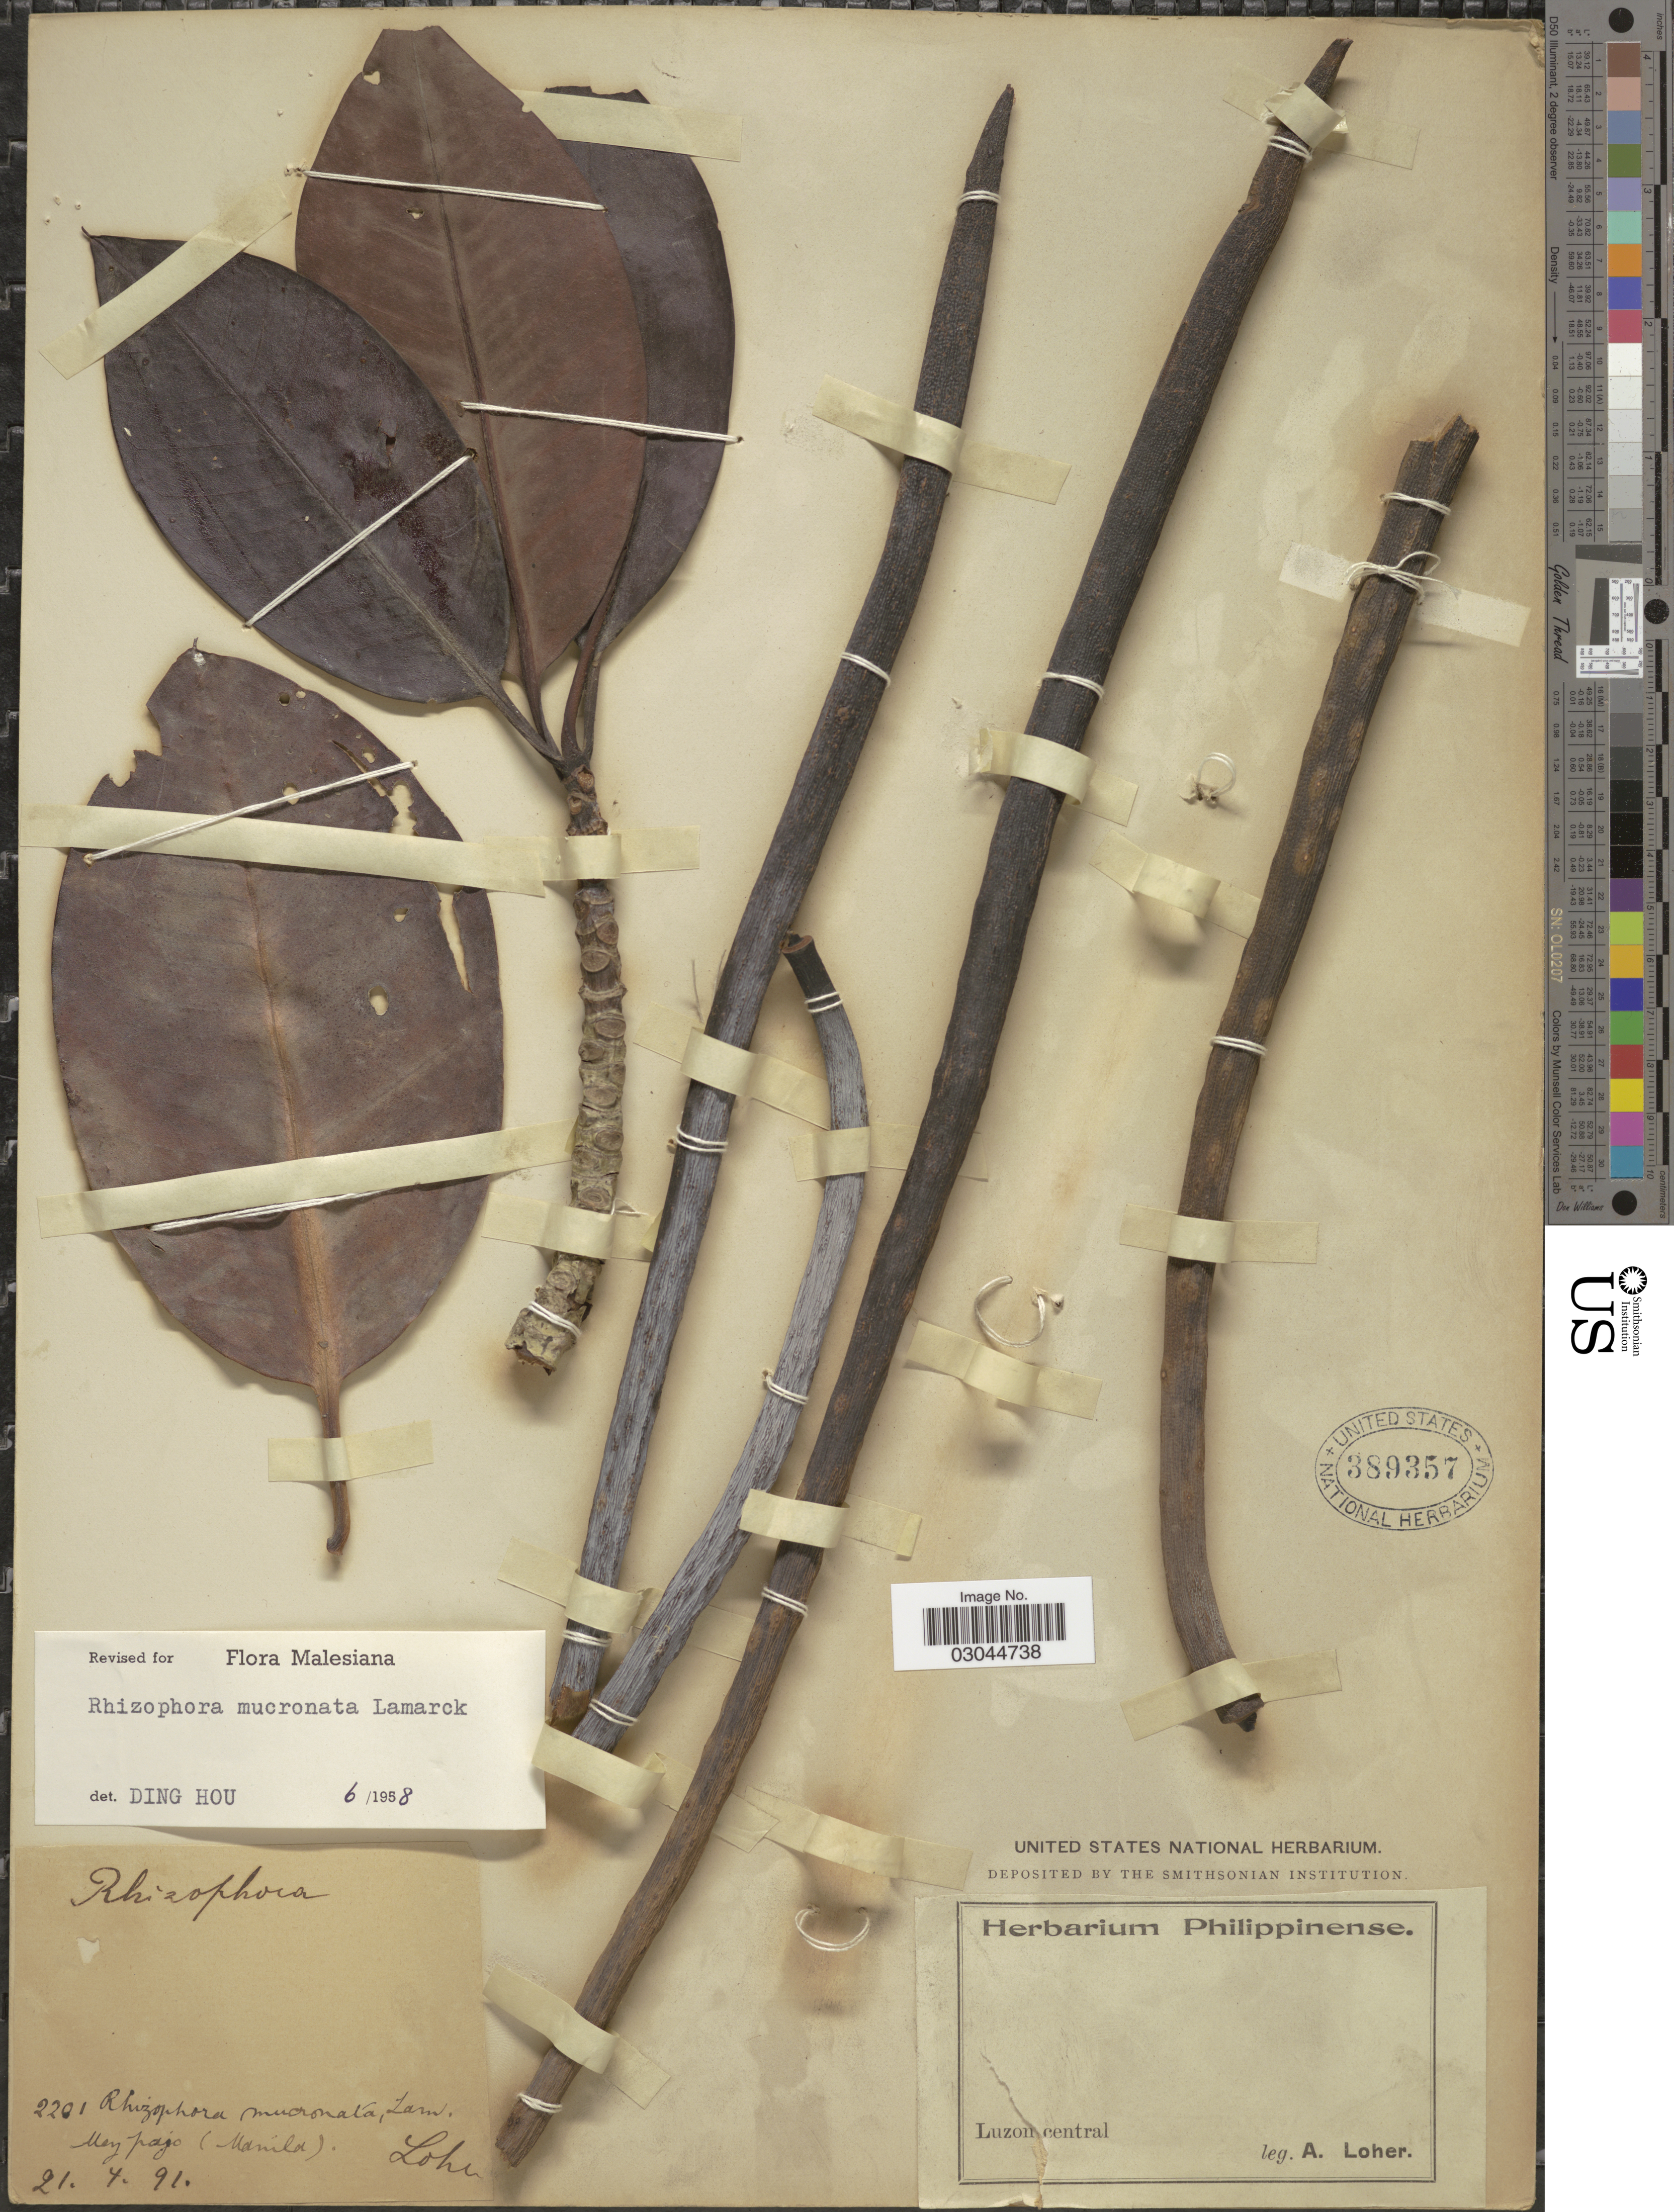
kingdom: Plantae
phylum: Tracheophyta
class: Magnoliopsida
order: Malpighiales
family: Rhizophoraceae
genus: Rhizophora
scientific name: Rhizophora mucronata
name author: Lam.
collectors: A. Loher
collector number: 2201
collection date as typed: Transcribed d/m/y: 21/4/91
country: Philippines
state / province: Central Luzon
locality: Maypajo (Manila).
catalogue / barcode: US 389357